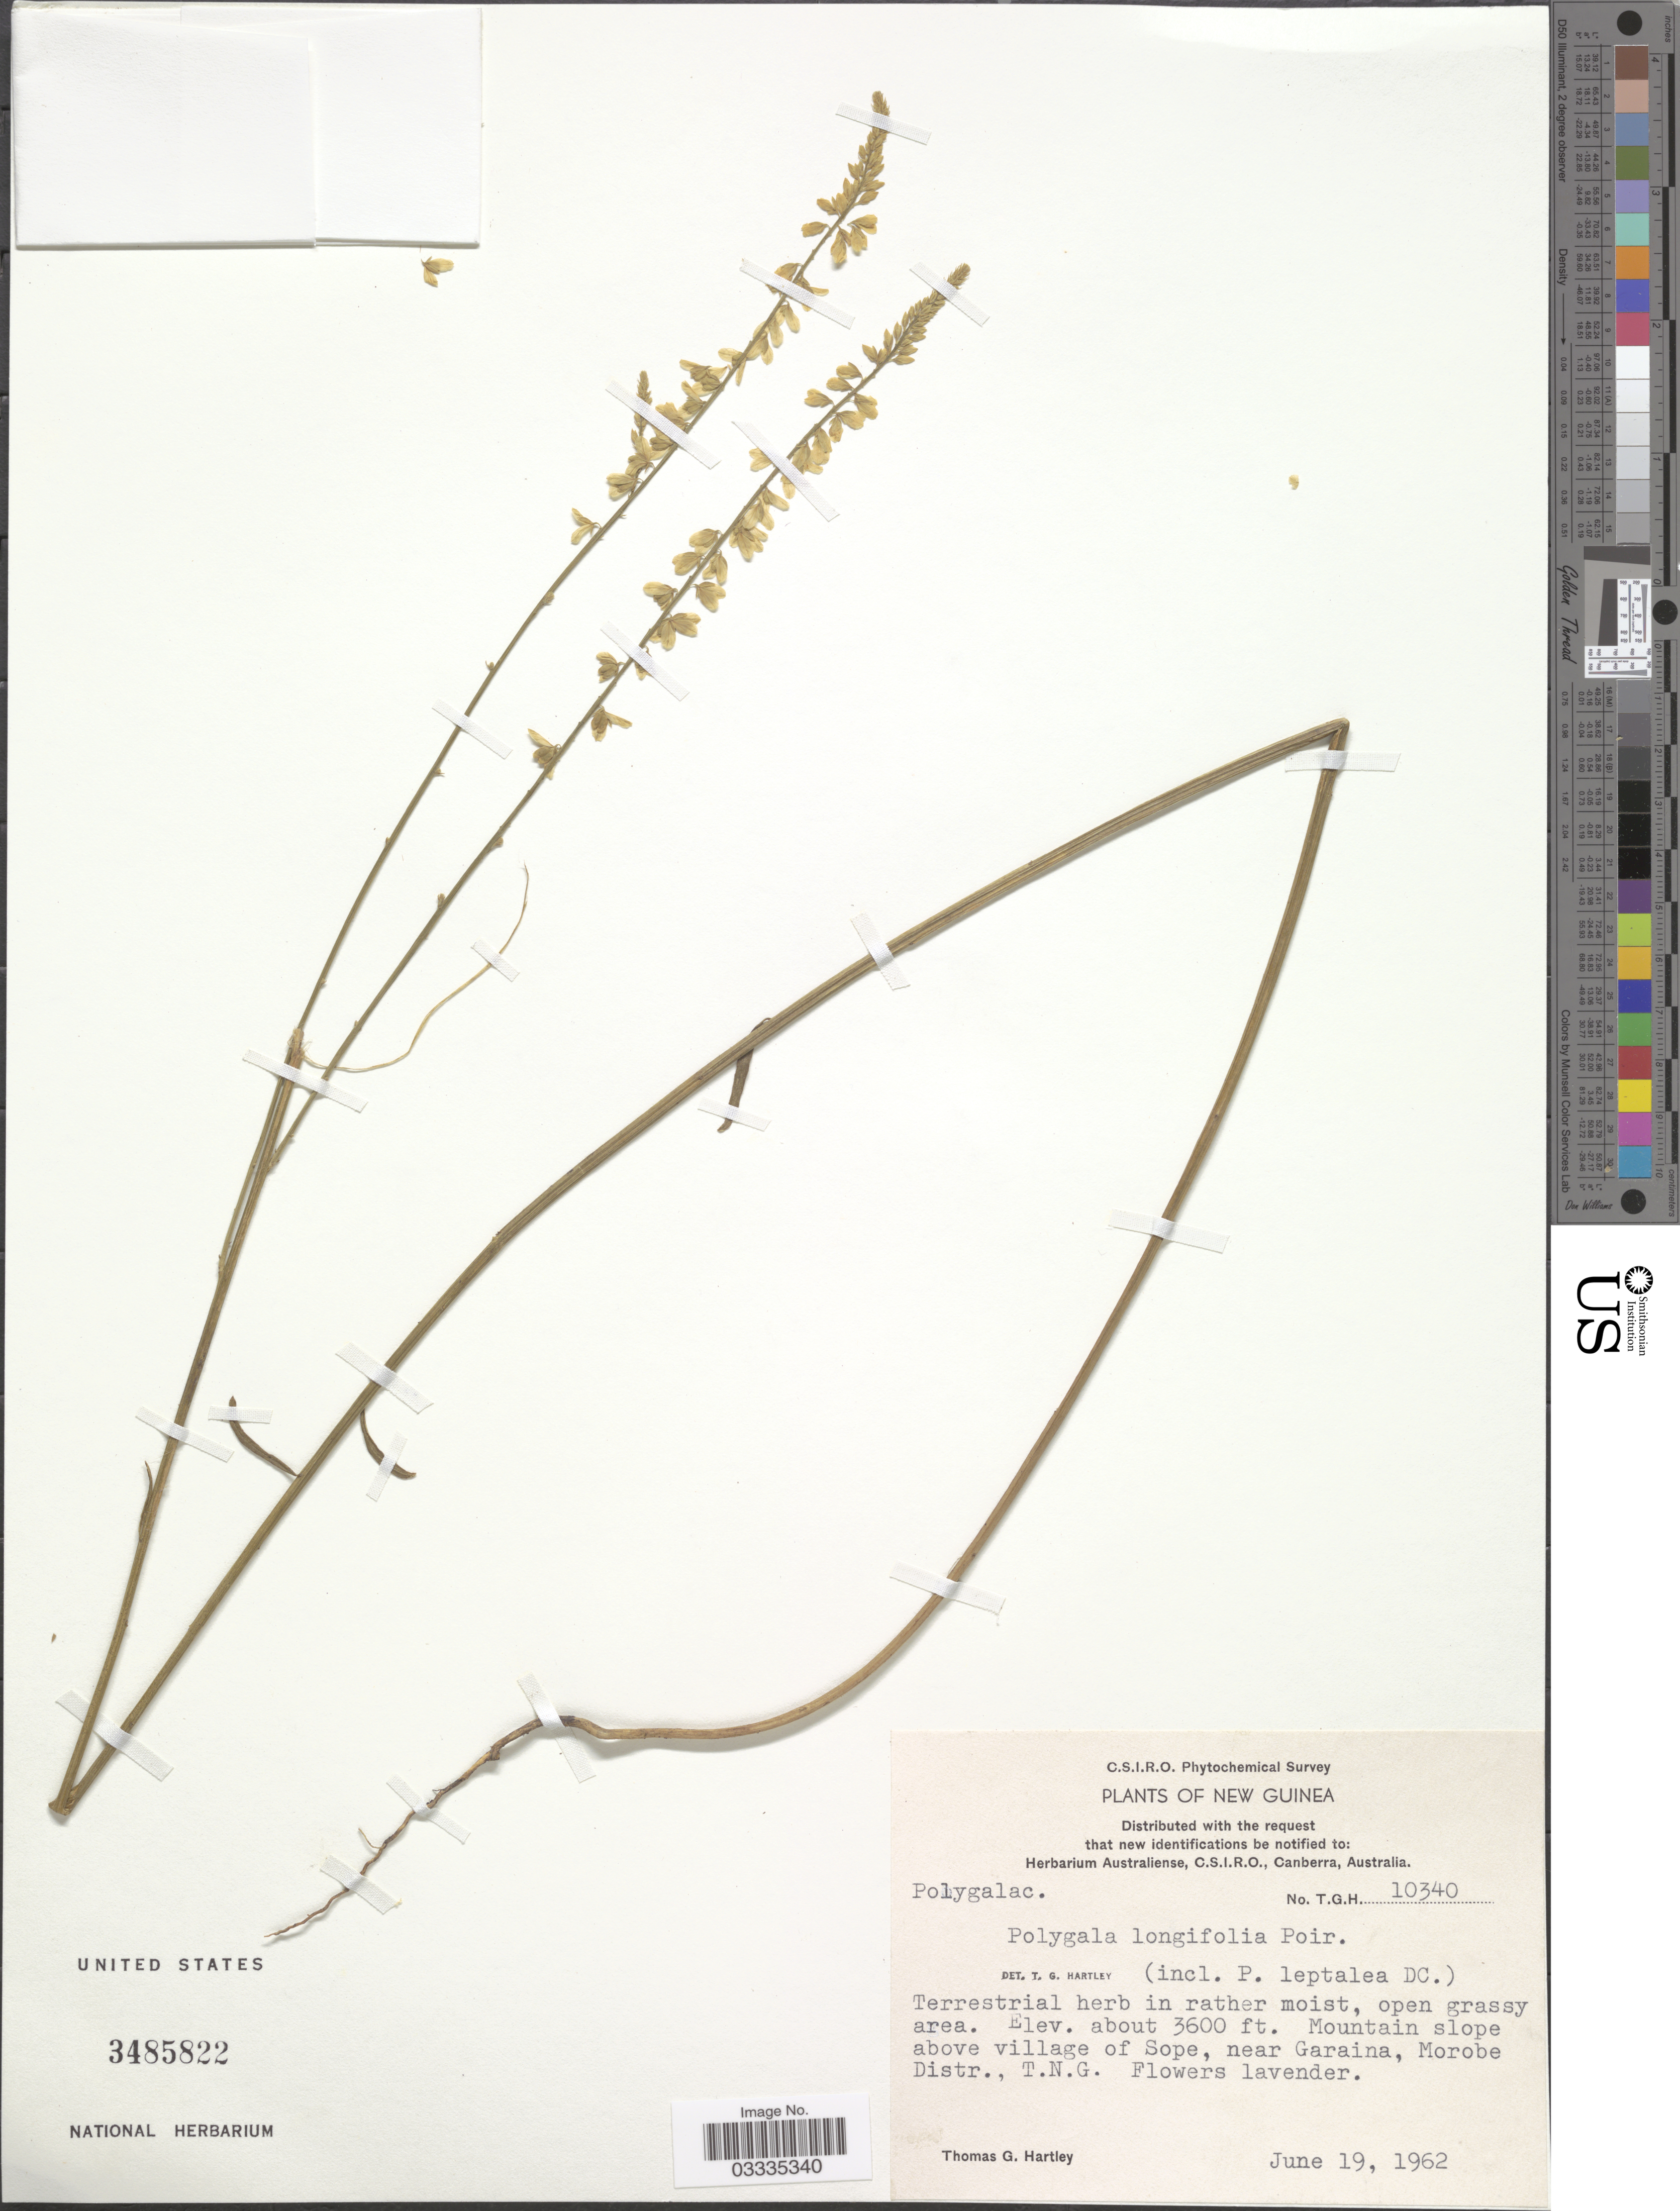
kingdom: Plantae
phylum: Tracheophyta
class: Magnoliopsida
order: Fabales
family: Polygalaceae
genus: Polygala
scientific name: Polygala longifolia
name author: Poir.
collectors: T. G. Hartley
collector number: T.G.H.10340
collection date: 1962-06-19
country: Papua New Guinea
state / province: Morobe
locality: New Guinea. Mountain slope above village of Sope, near Garaina, Morobe Distr., T.N.G.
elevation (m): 1097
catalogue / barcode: US 3485822